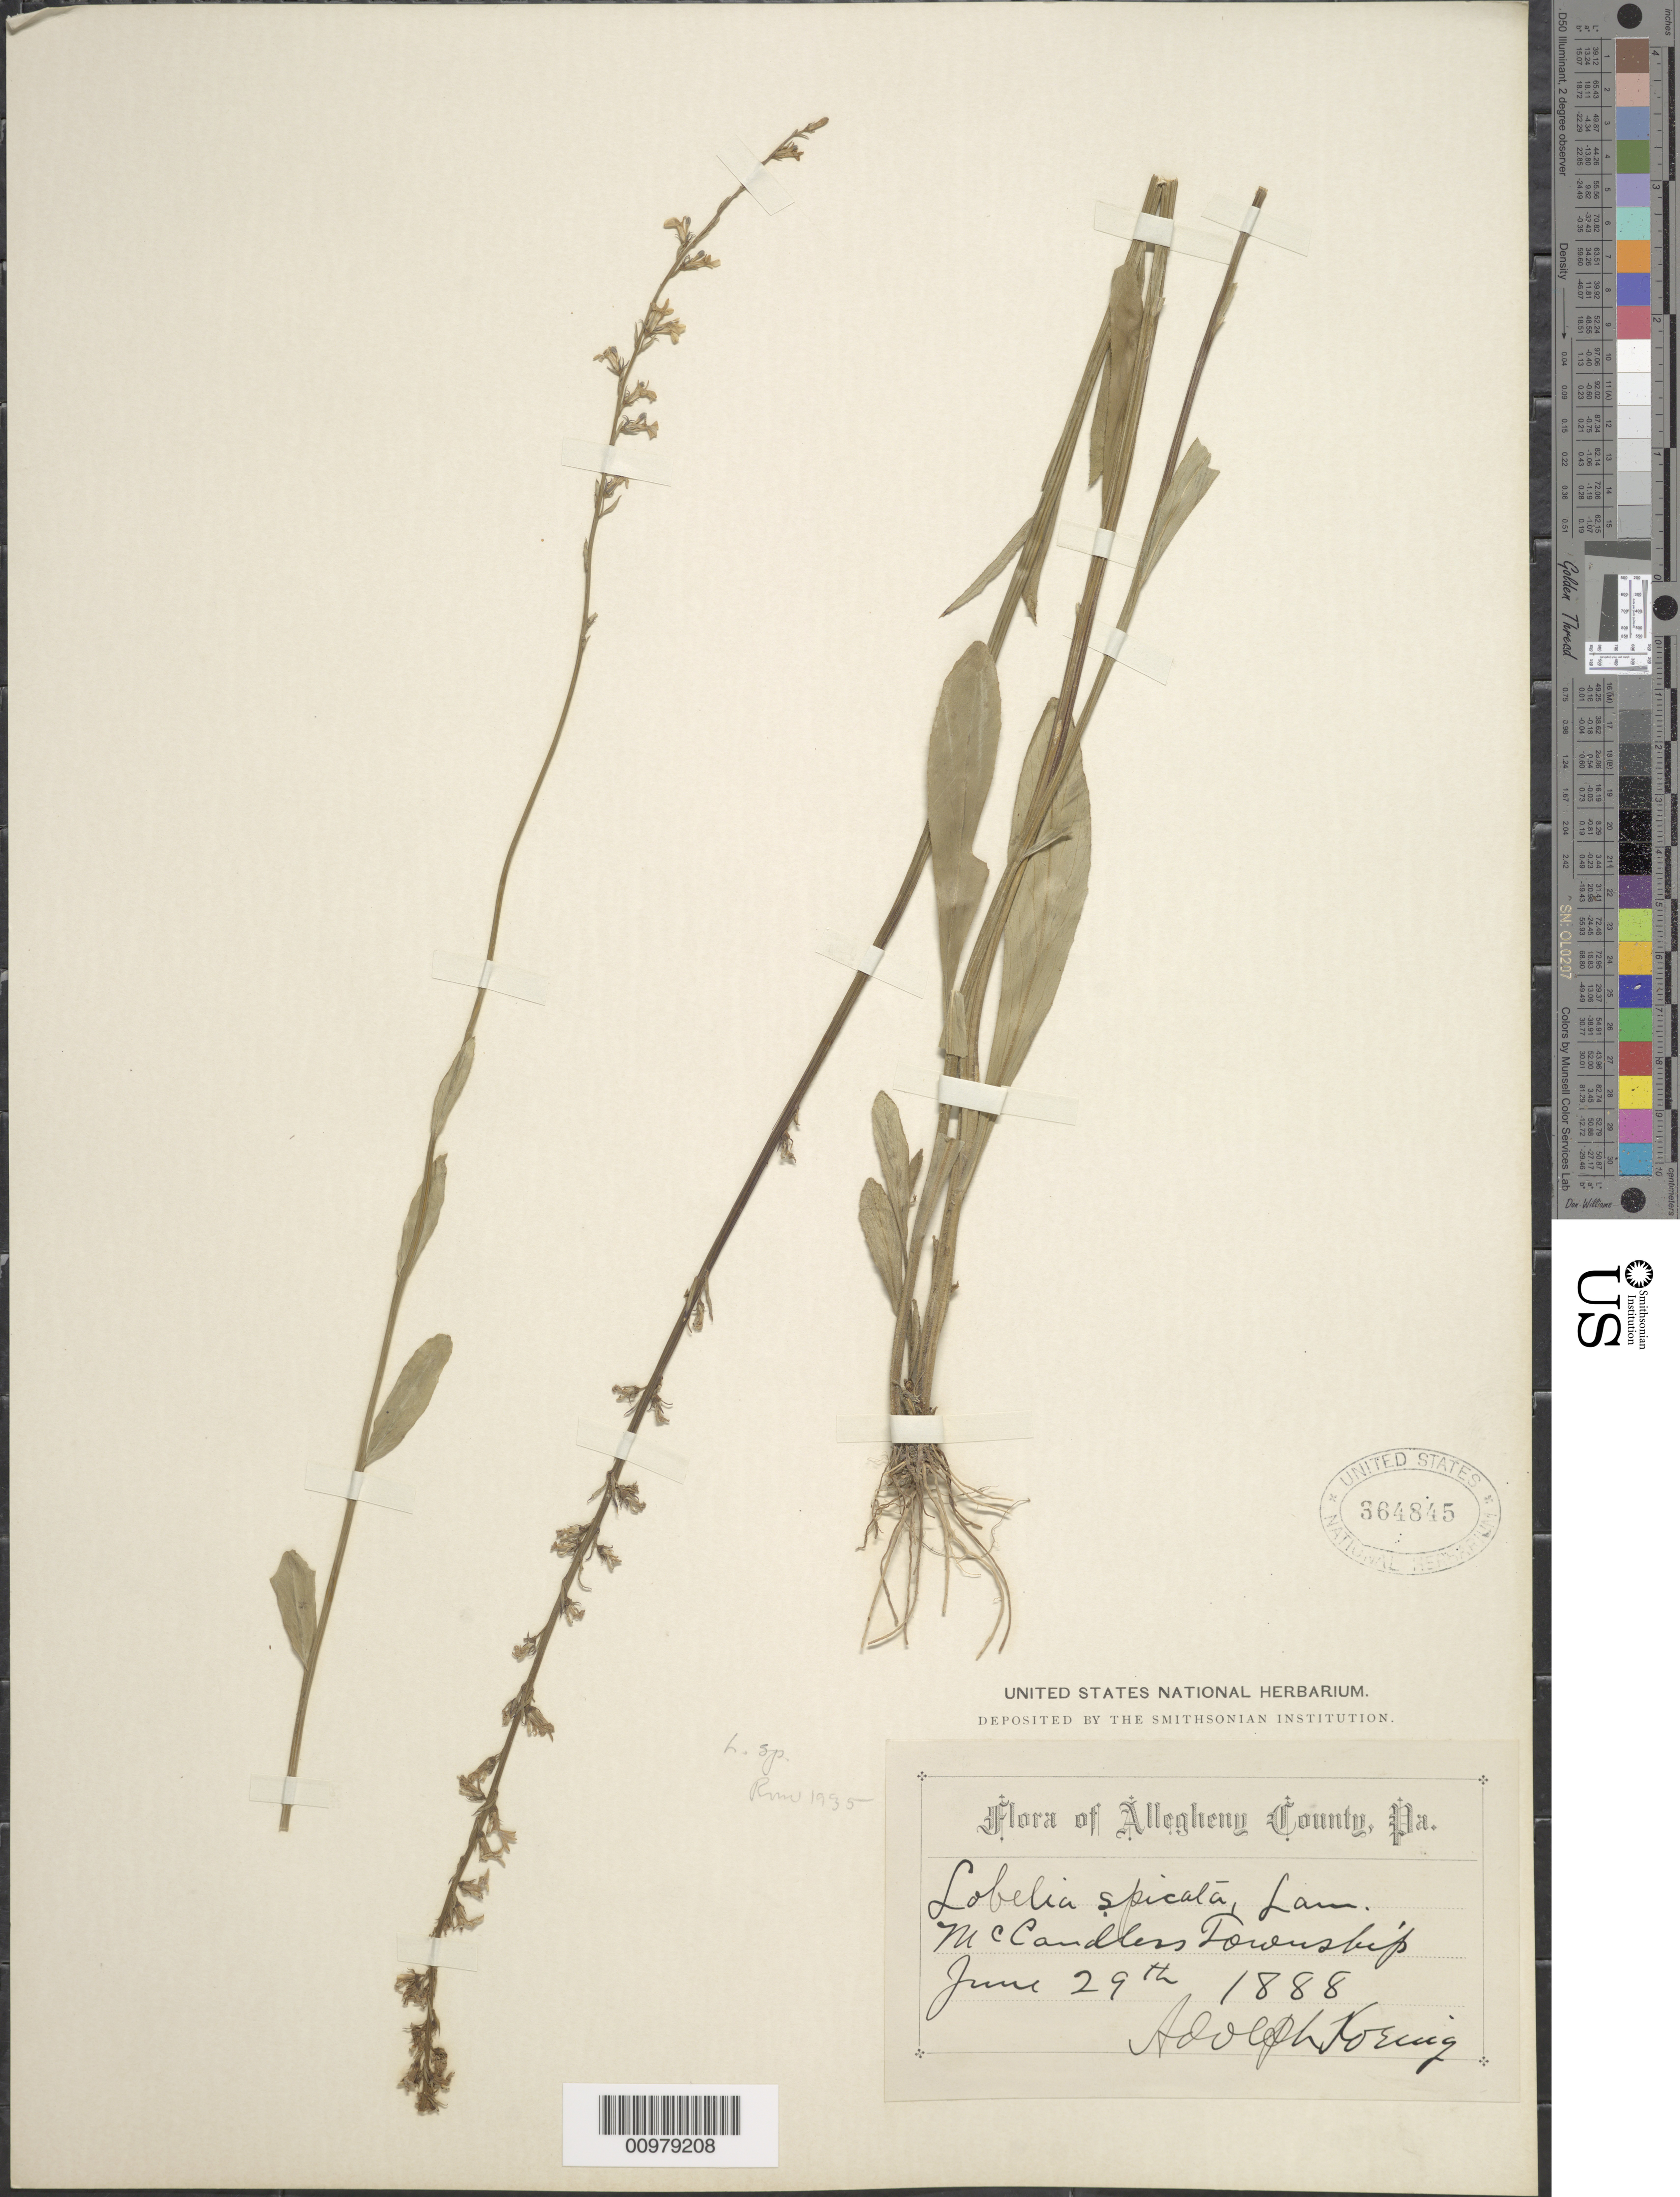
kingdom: Plantae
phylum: Tracheophyta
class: Magnoliopsida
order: Asterales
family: Campanulaceae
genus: Lobelia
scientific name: Lobelia spicata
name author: Lam.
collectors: A. Koenig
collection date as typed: June 29th 1888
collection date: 1888-06-29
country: United States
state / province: Pennsylvania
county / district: Allegheny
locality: McCandless Township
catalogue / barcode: US 364845